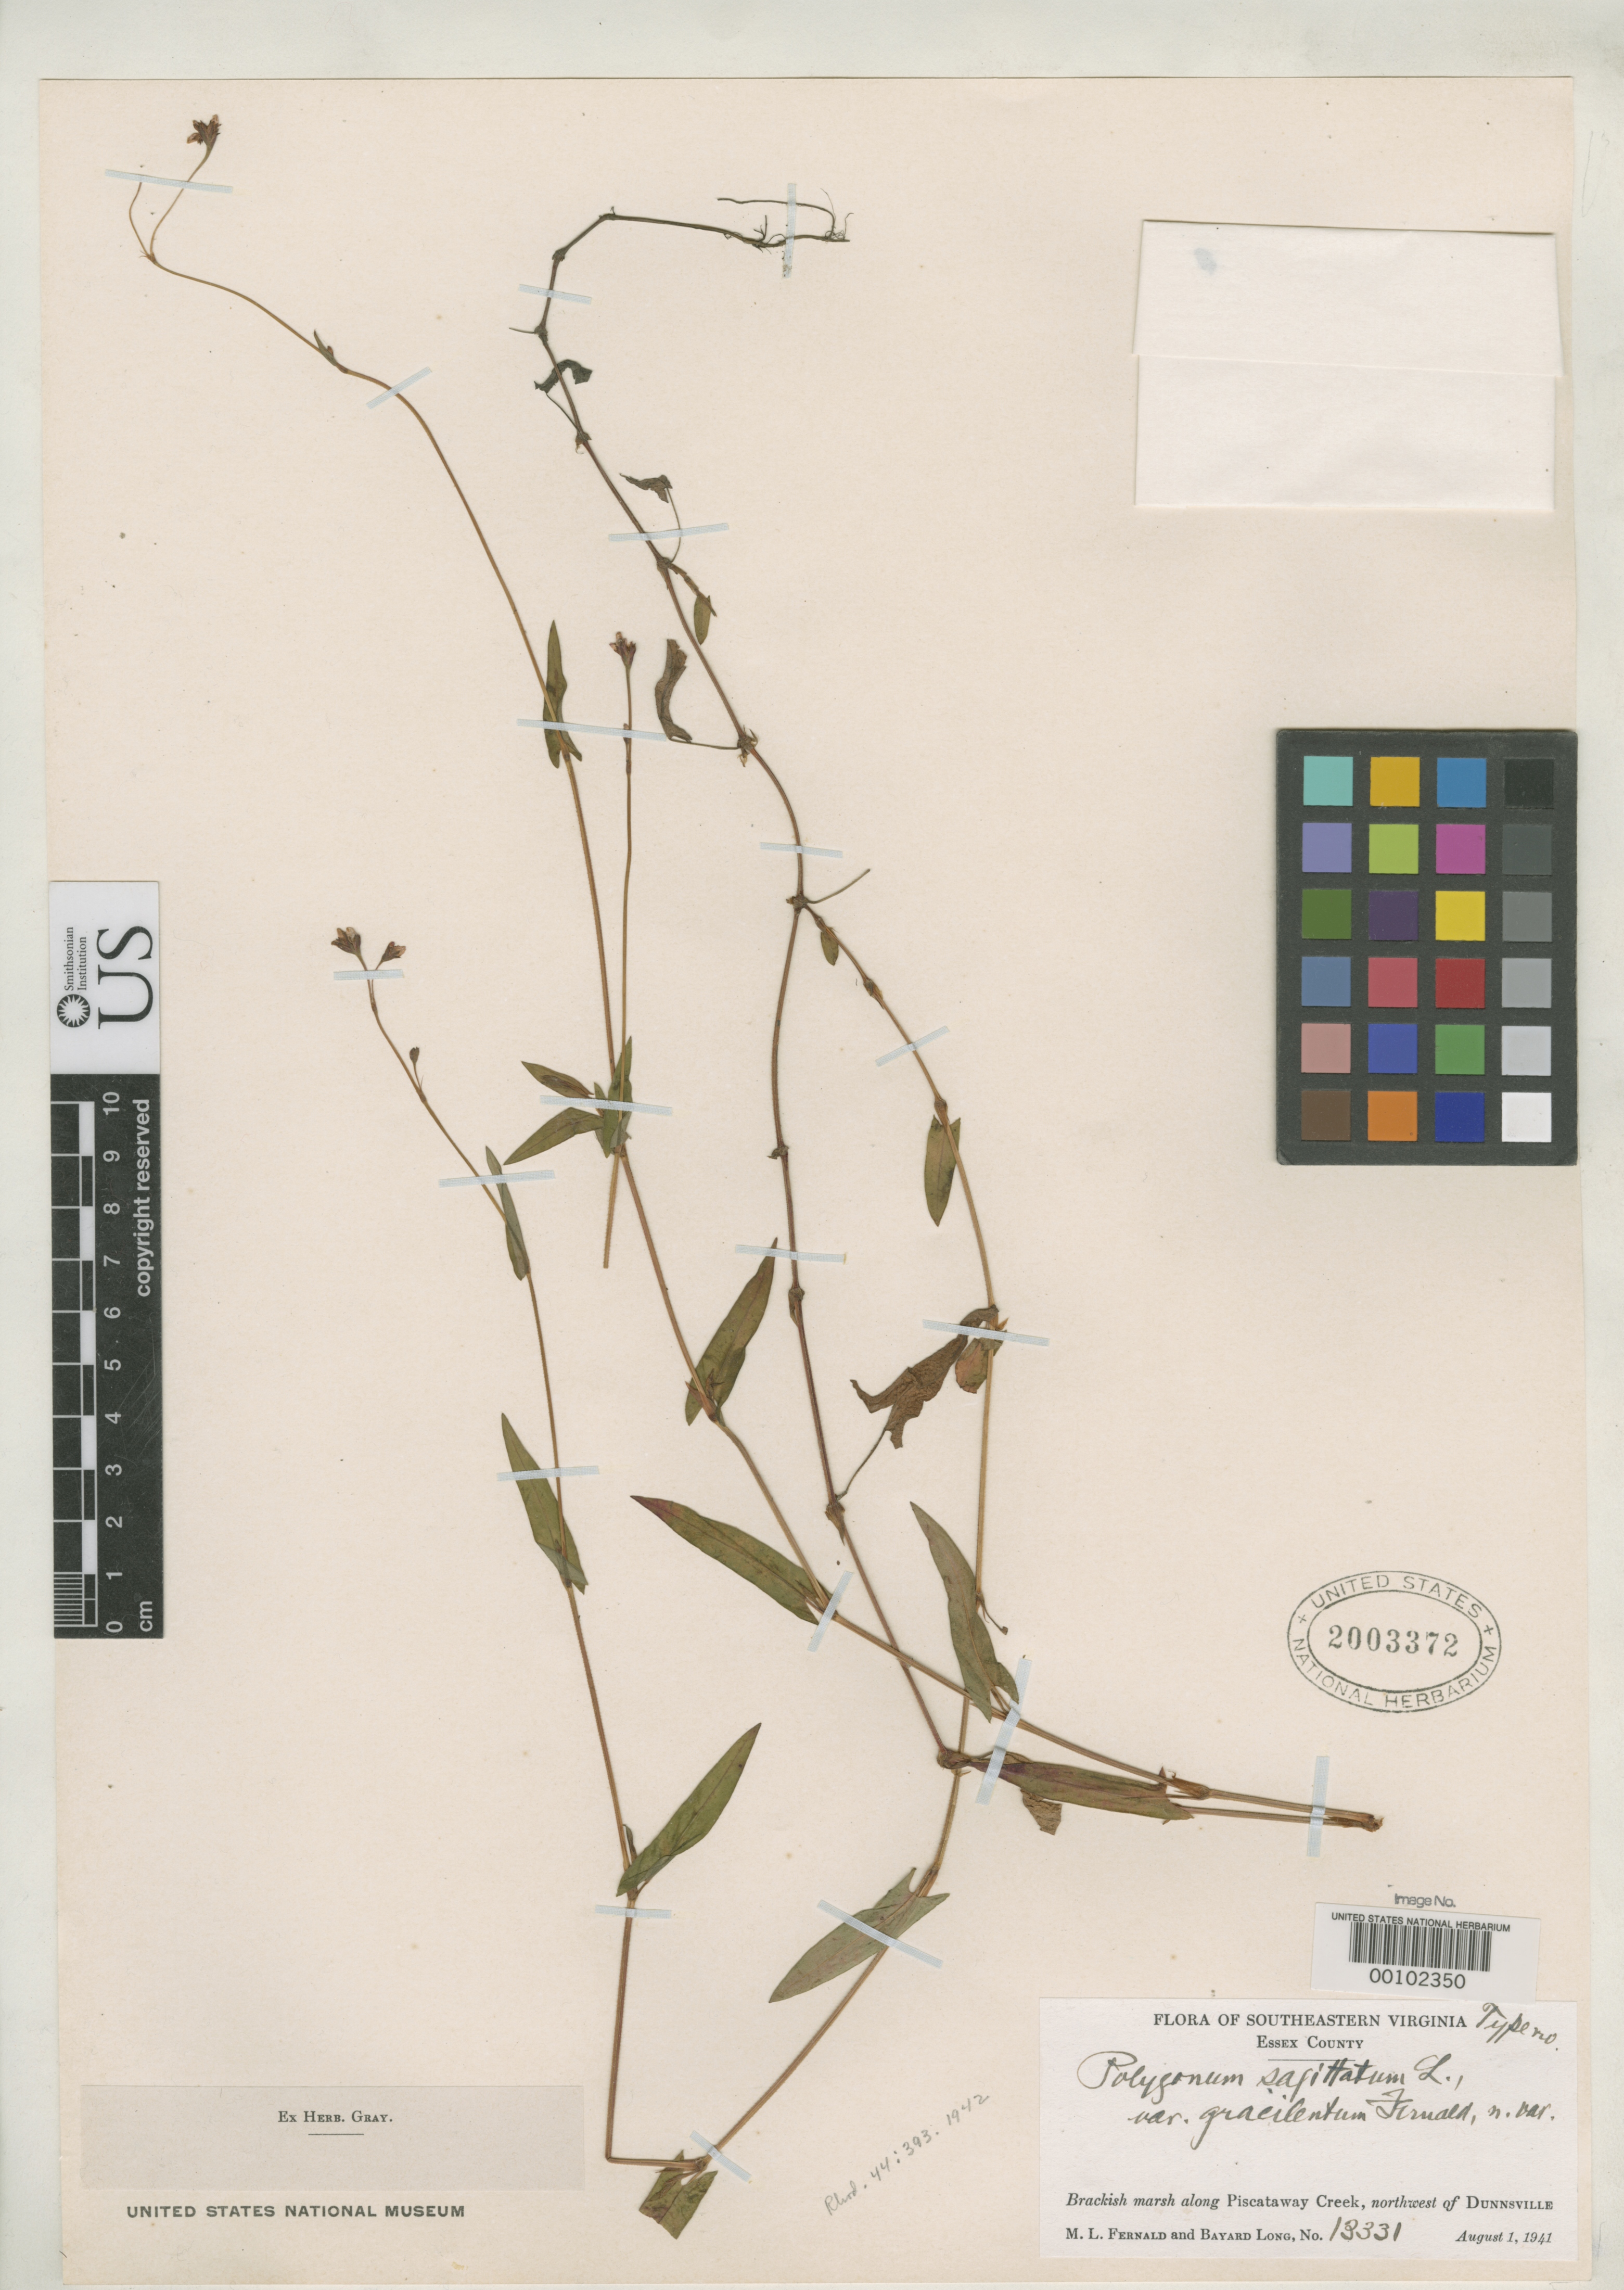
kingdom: Plantae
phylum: Tracheophyta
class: Magnoliopsida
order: Caryophyllales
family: Polygonaceae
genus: Polygonum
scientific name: Polygonum sagittatum var. gracilentum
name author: Fernald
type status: Isotype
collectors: M. L. Fernald & B. H. Long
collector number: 13331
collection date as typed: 01 Aug 1941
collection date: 1941-08-01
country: United States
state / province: Virginia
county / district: Essex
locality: NW of Dunnesville.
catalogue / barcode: US 2003372